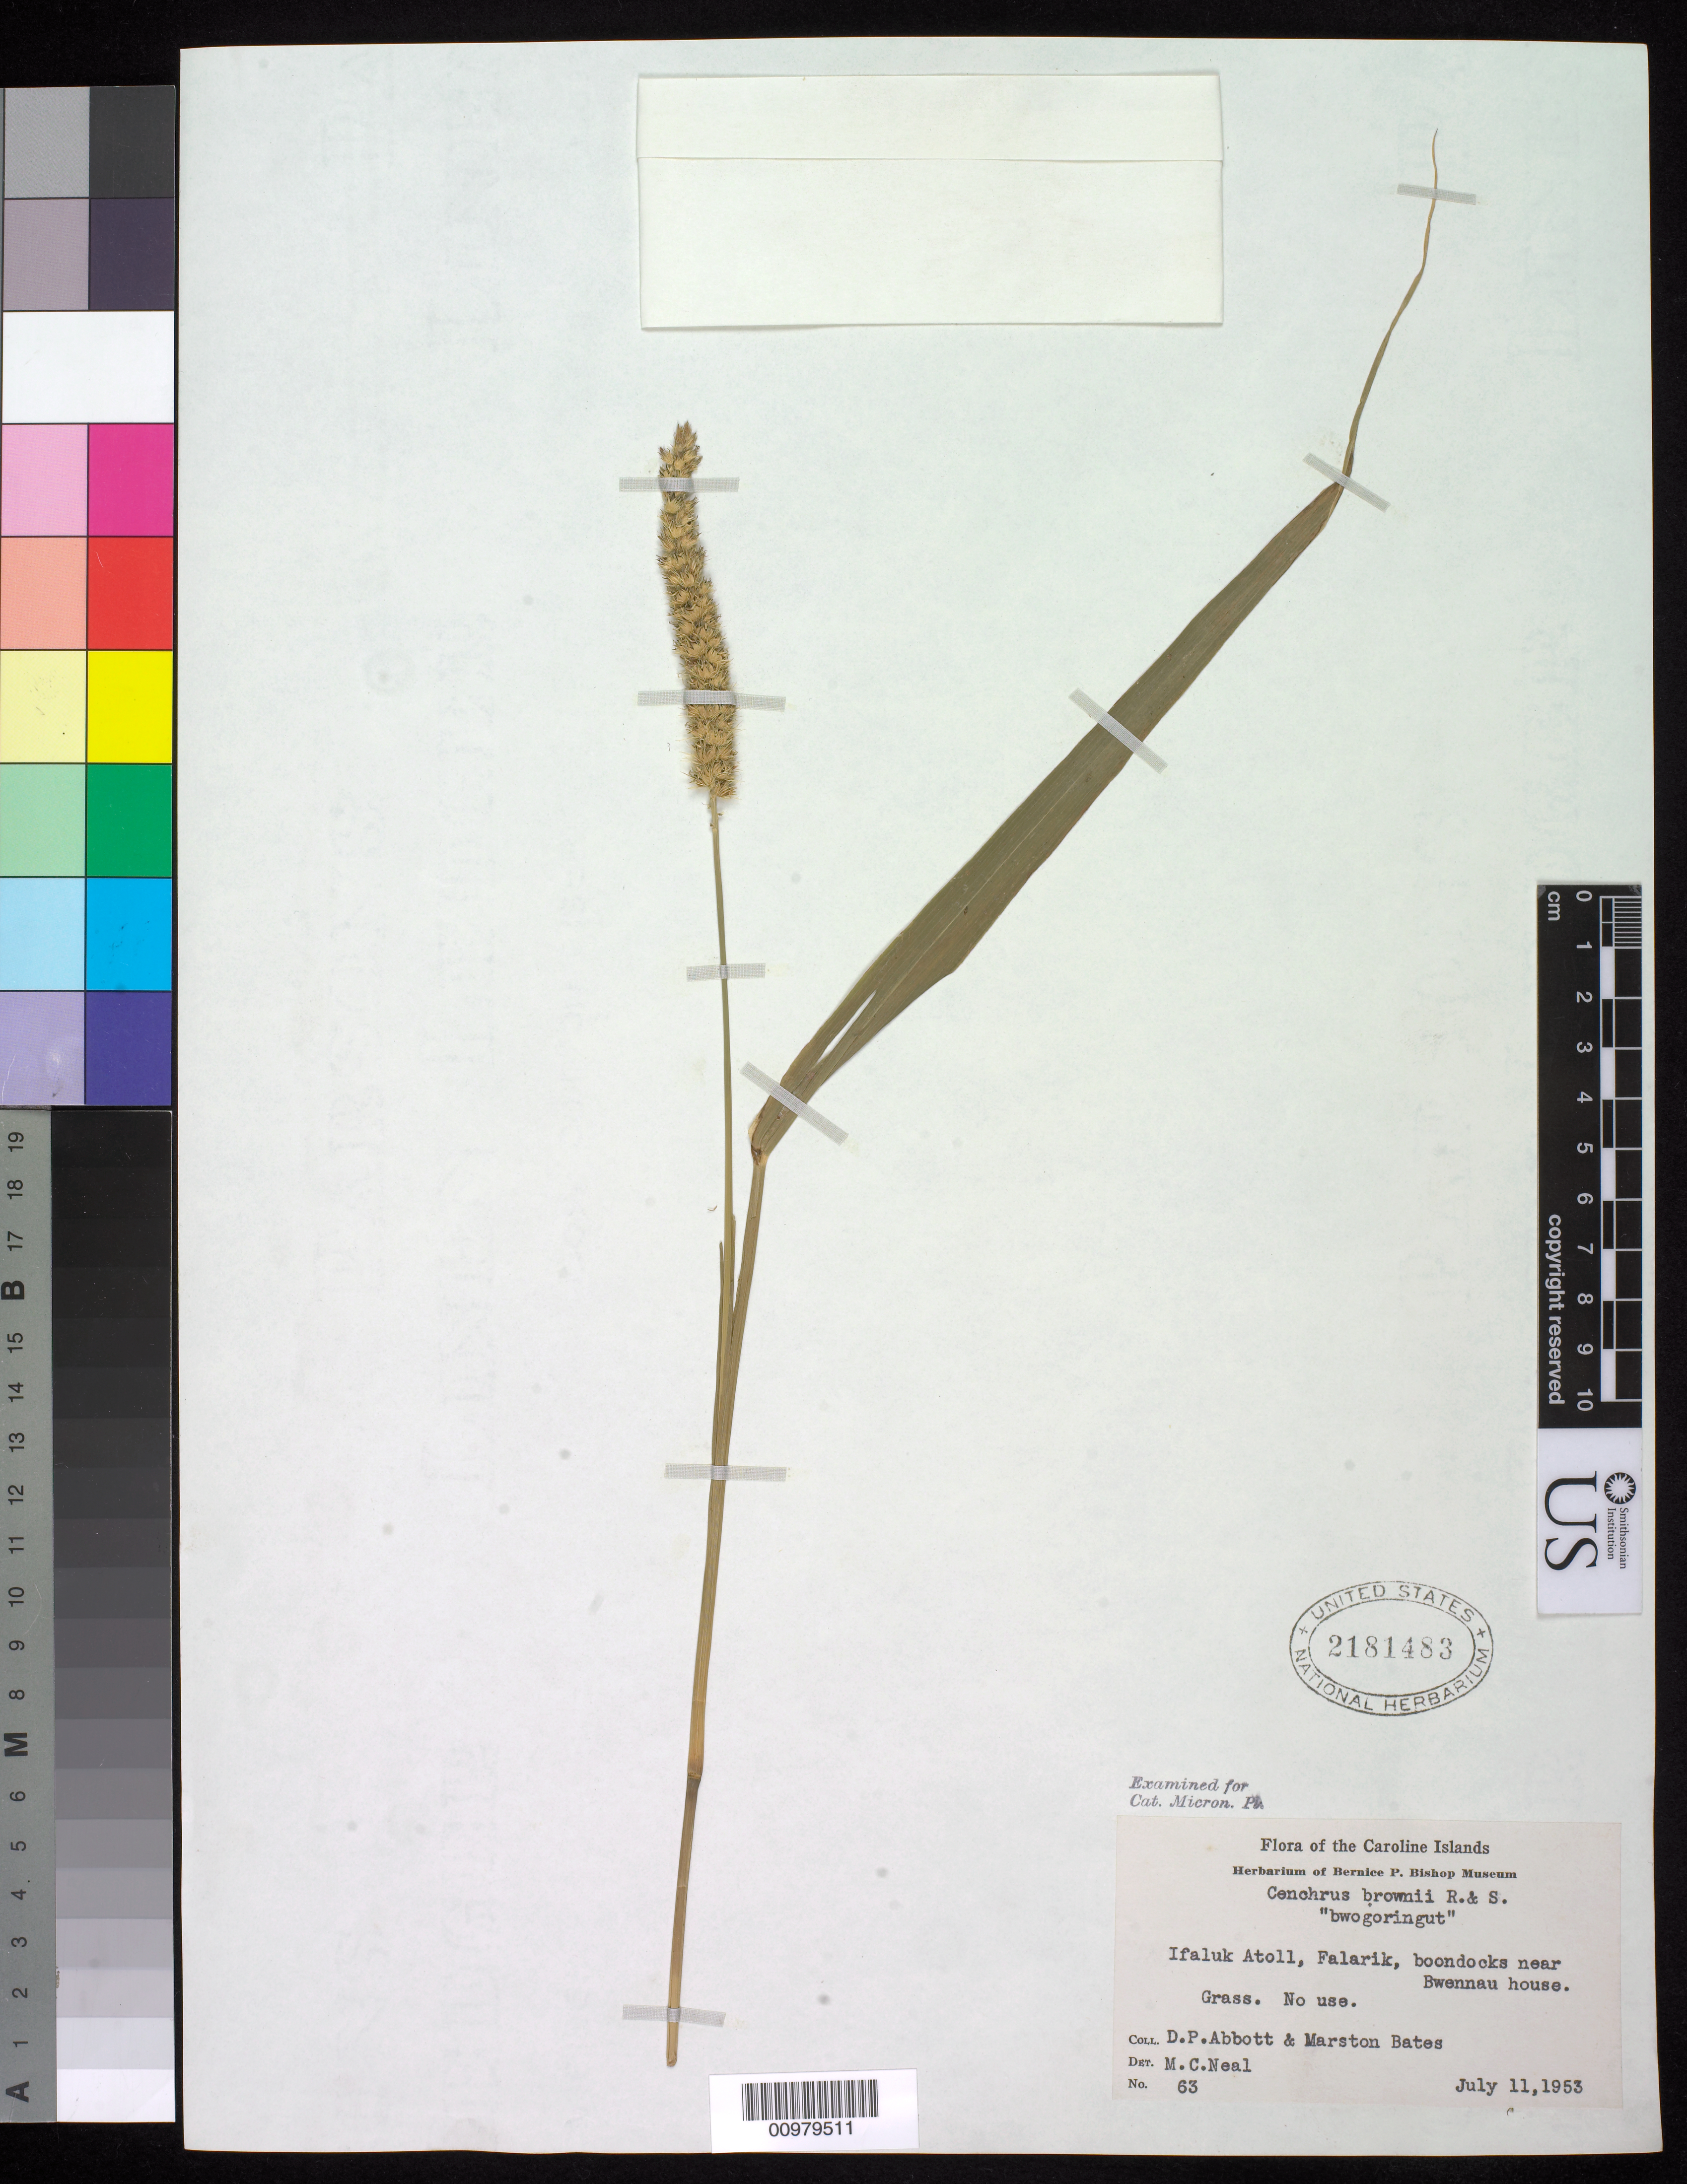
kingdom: Plantae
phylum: Tracheophyta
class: Liliopsida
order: Poales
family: Poaceae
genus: Cenchrus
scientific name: Cenchrus brownii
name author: Roem. & Schult.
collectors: D. P. Abbott & M. Bates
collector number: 63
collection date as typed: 11 Jul 1953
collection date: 1953-07-11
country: Micronesia, Federated States of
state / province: Yap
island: Ifalik (Ifaluk) Atoll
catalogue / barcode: US 2181483